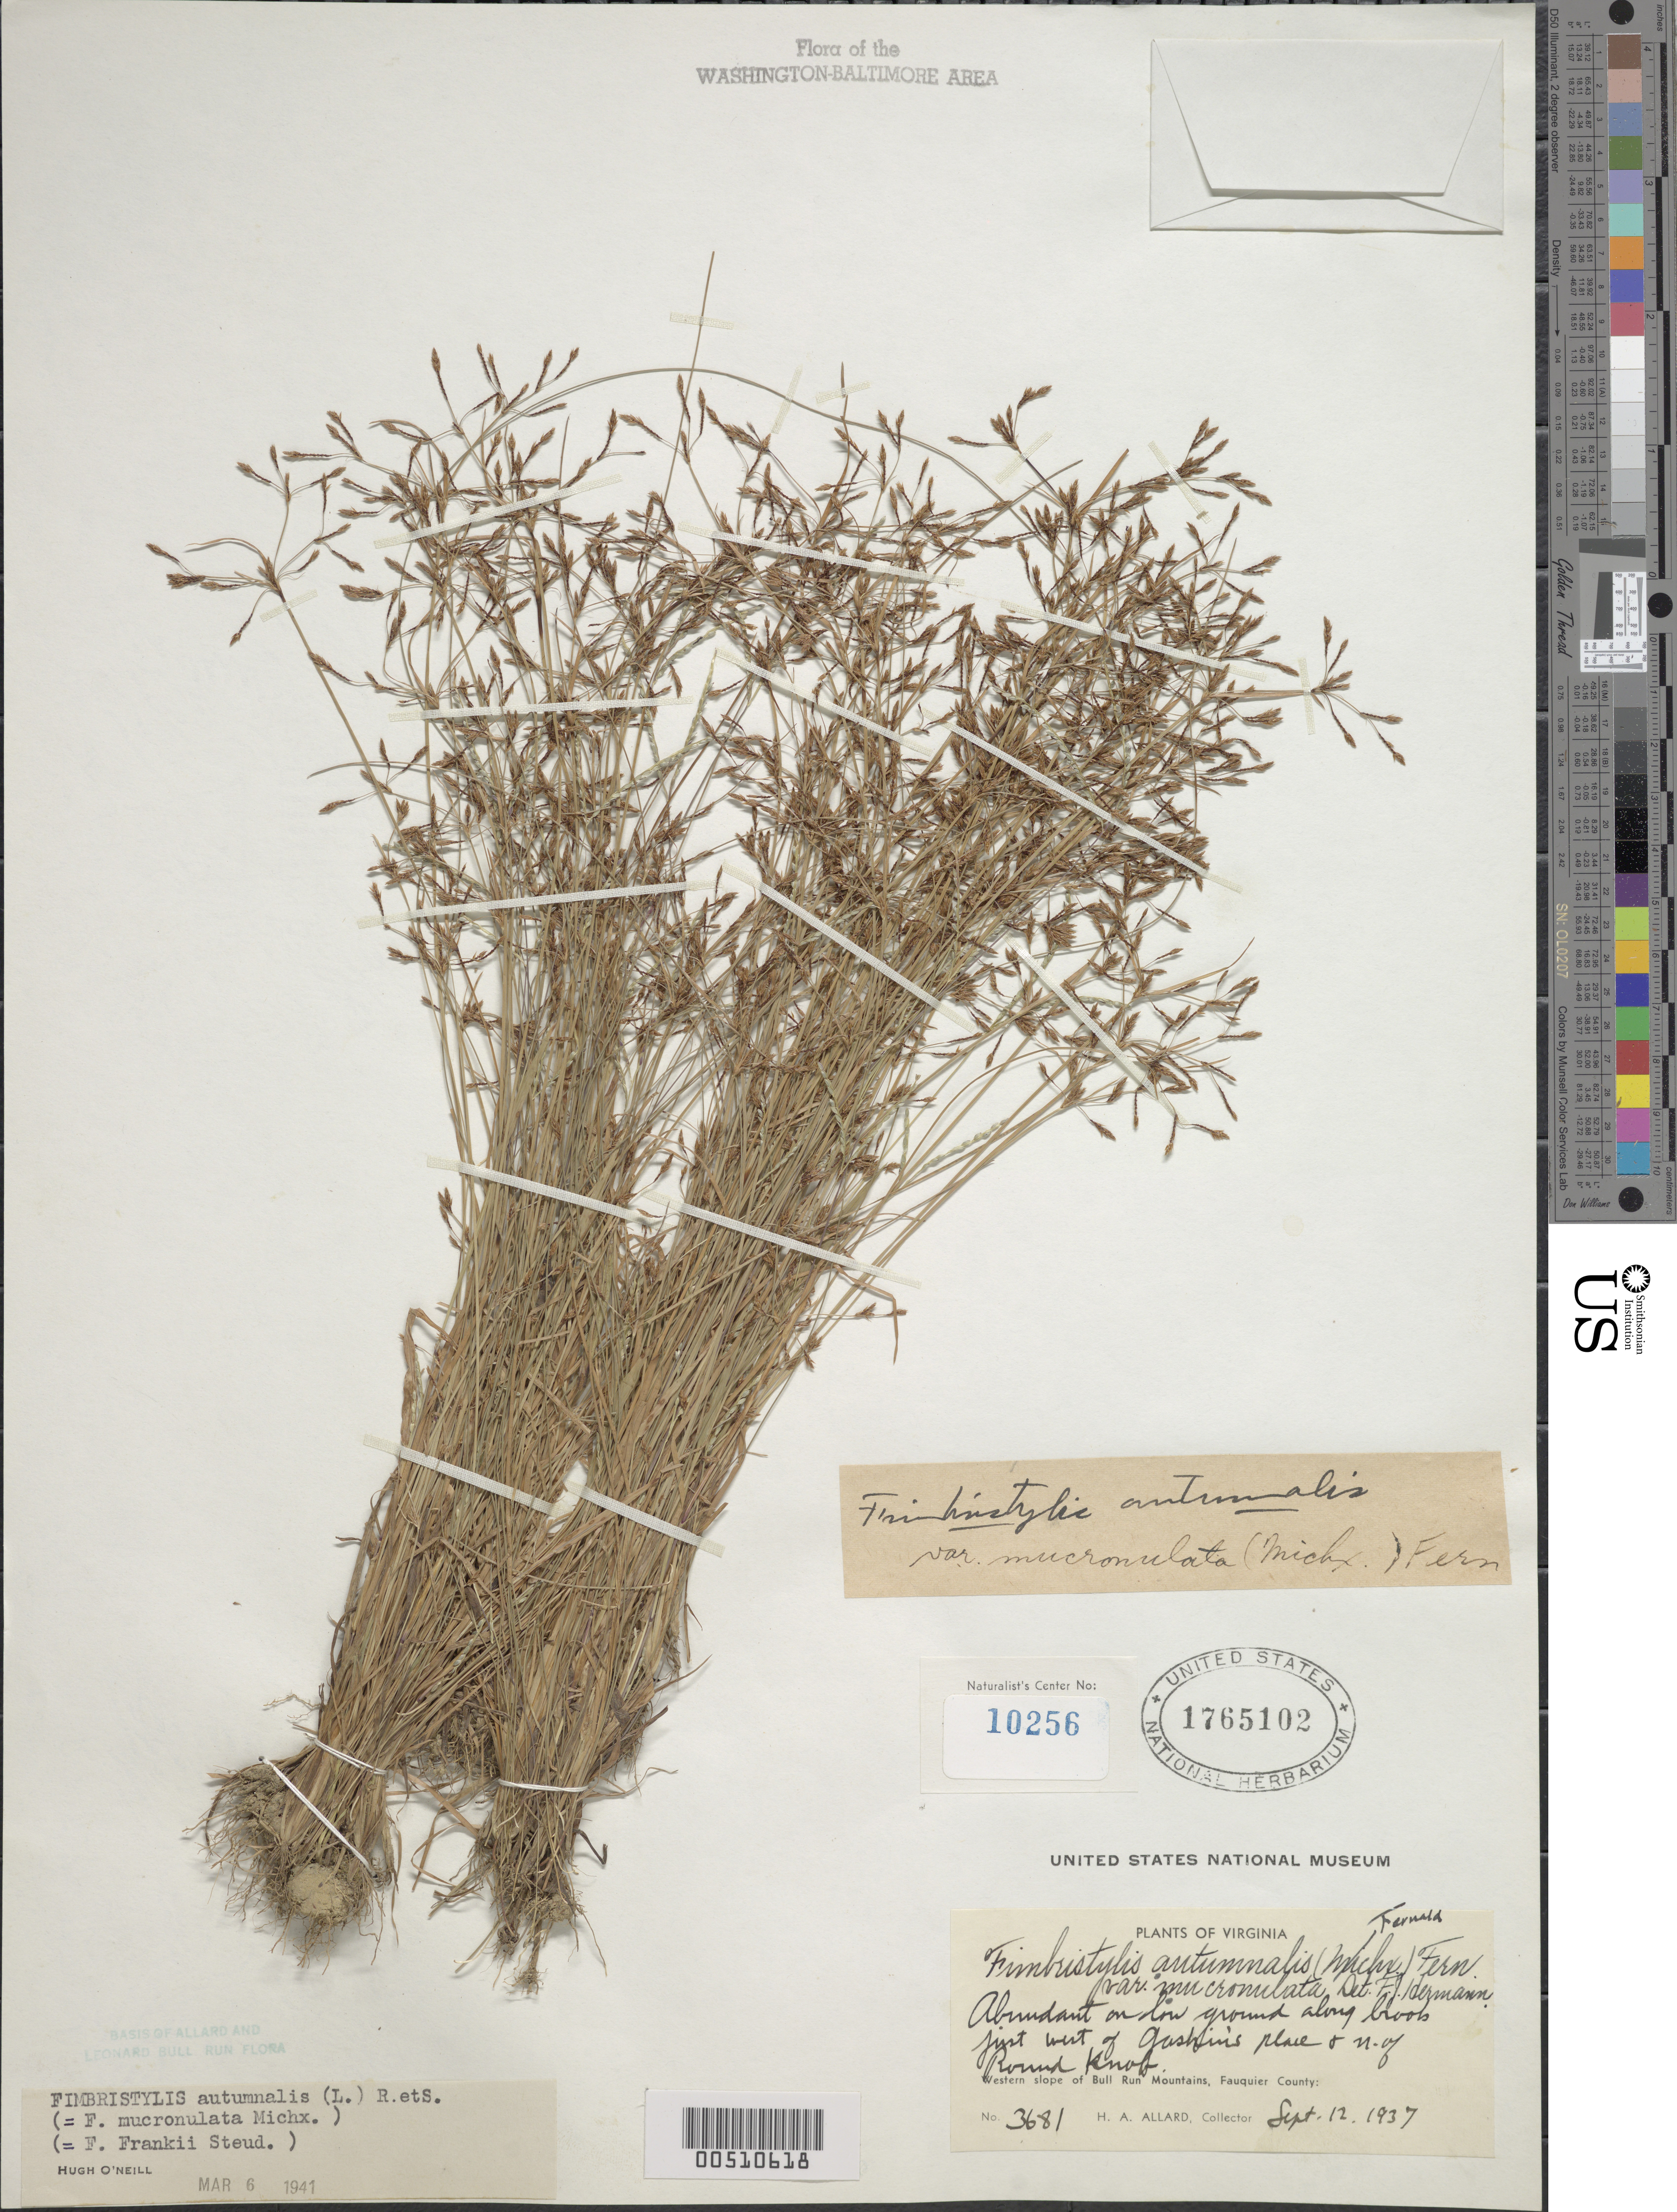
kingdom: Plantae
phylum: Tracheophyta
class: Liliopsida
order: Poales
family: Cyperaceae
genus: Fimbristylis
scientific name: Fimbristylis autumnalis (L.) Roem. & Schult.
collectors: H. A. Allard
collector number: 3681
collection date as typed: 12 Sep 1937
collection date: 1937-09-12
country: United States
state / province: Virginia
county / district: Fauquier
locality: W of Gaskin's place, N of Round Knob, W slope of Bull Run Mts. Bull Run Mts.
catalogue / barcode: US 1765102